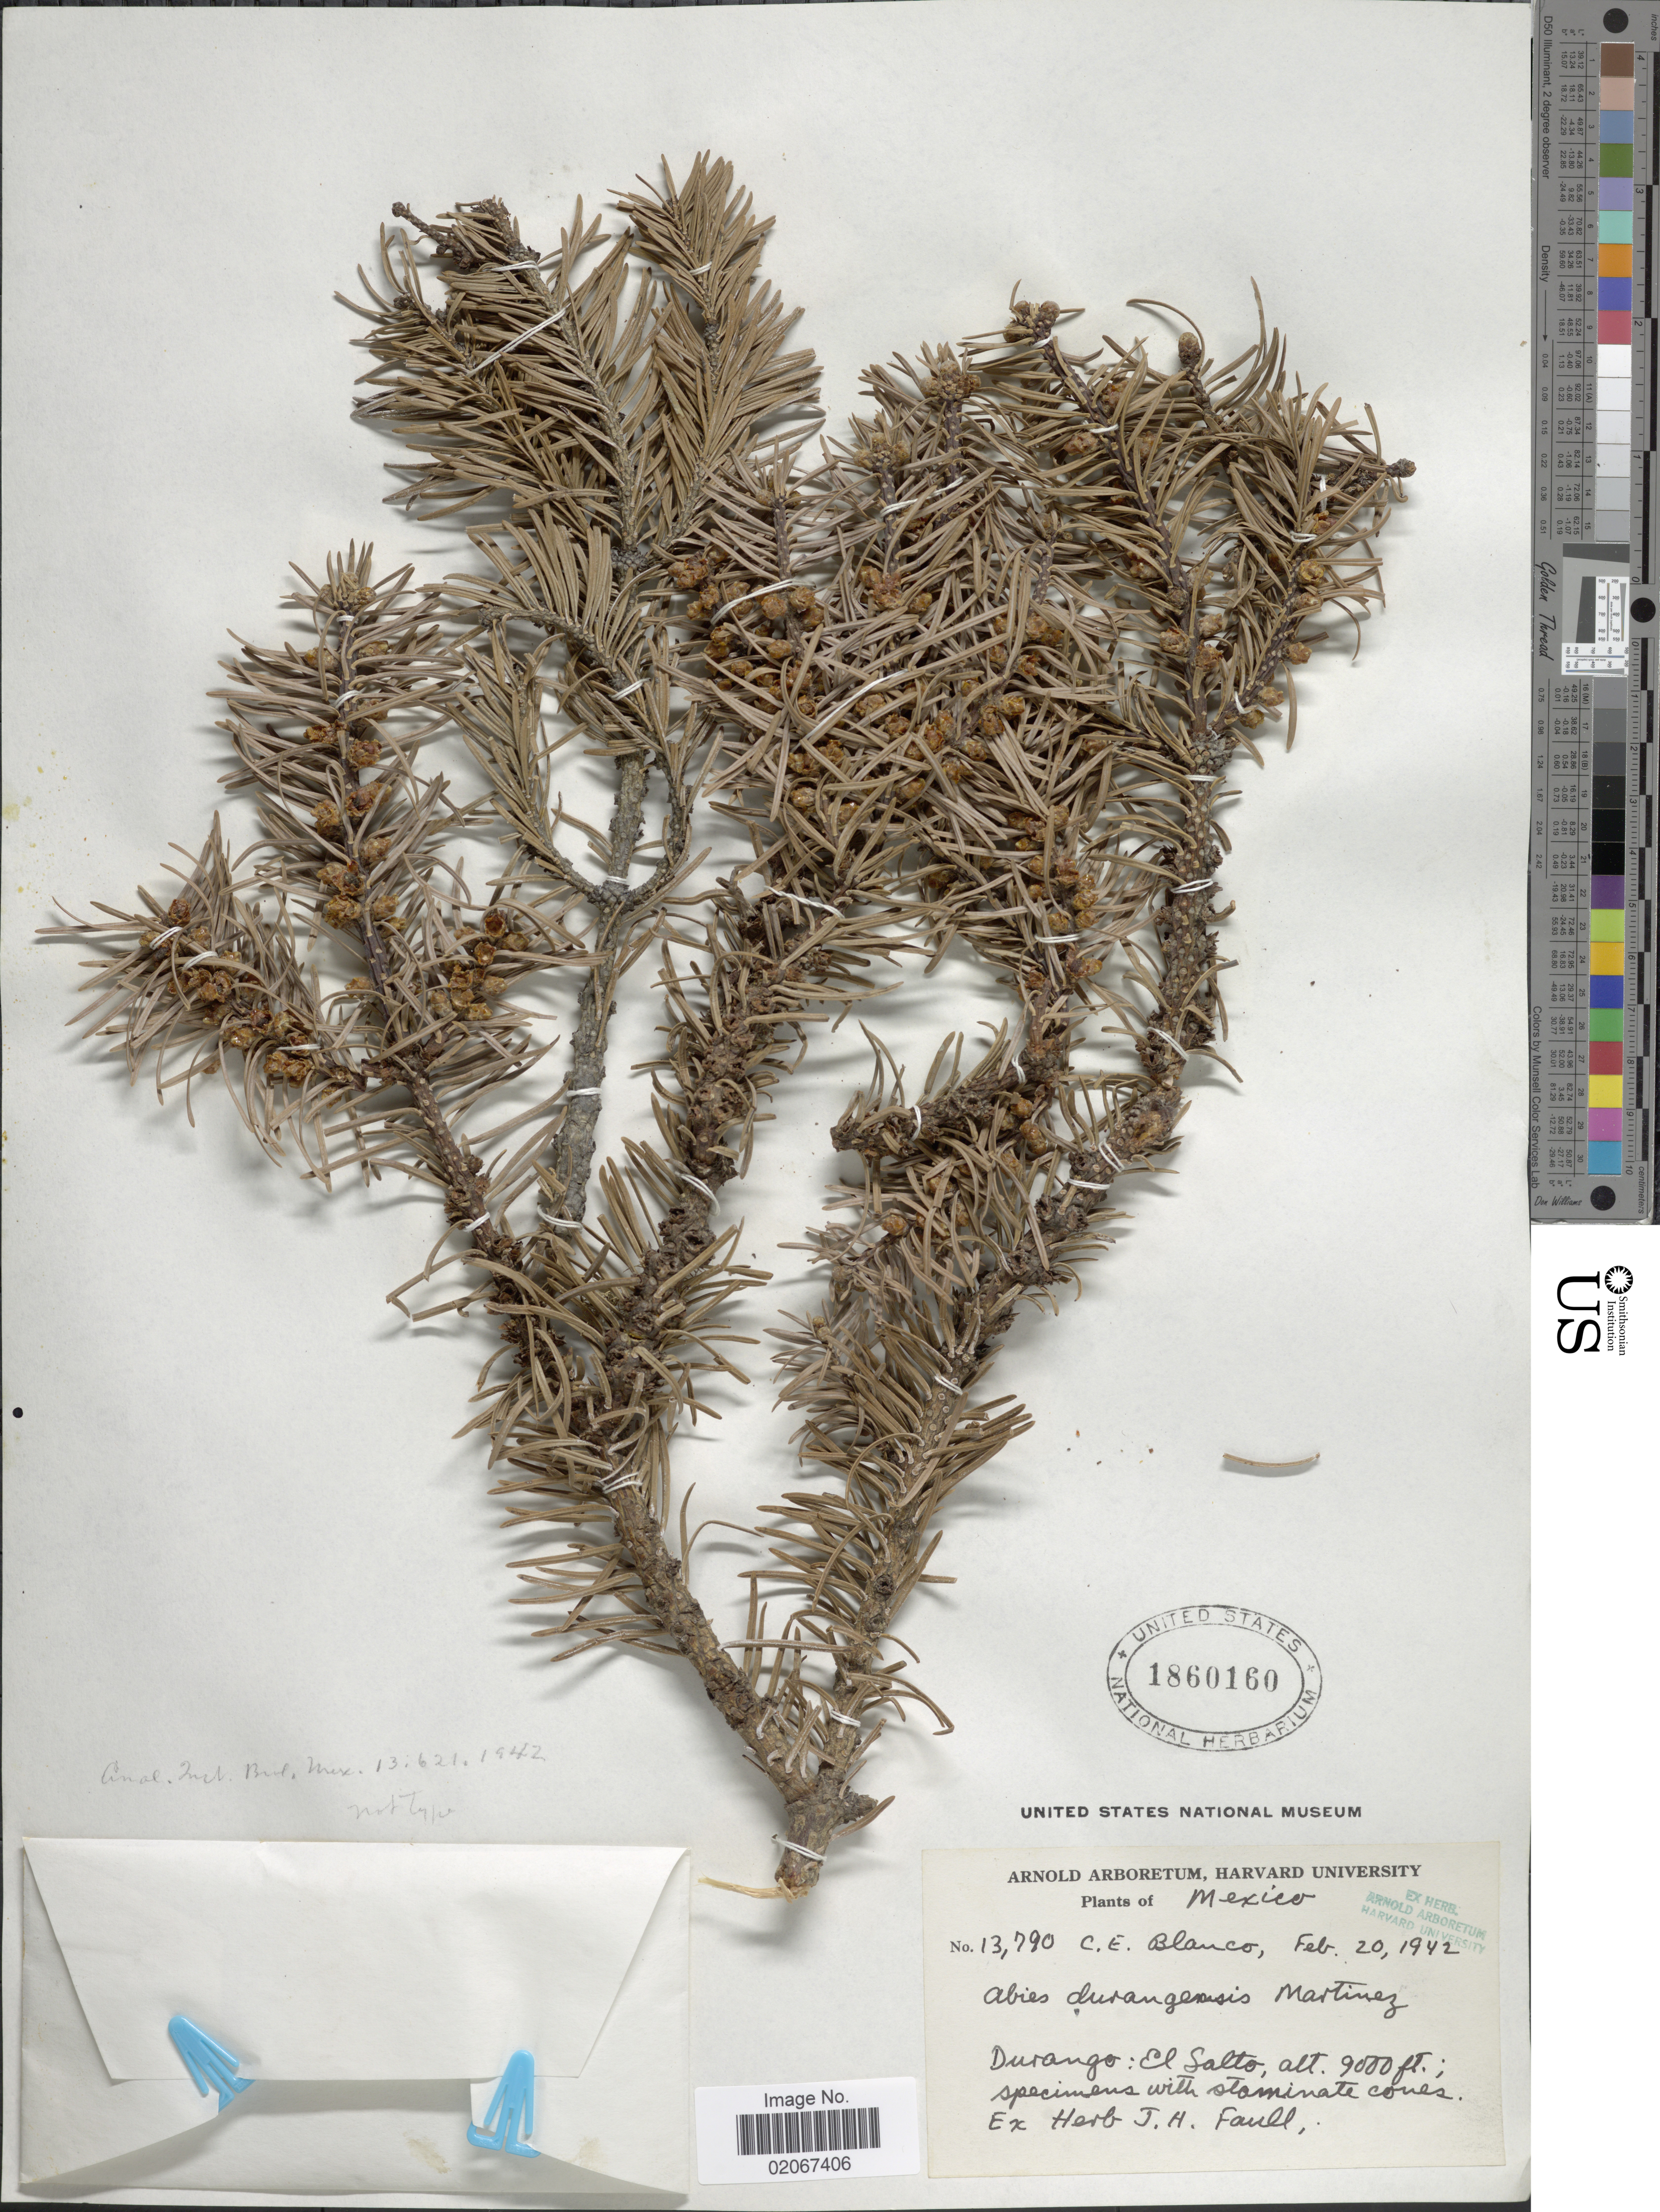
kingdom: Plantae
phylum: Tracheophyta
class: Pinopsida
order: Pinales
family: Pinaceae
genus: Abies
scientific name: Abies durangensis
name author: Martínez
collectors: C. E. Blanco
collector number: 13790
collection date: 1942-02-20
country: Mexico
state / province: Durango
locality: Durango: El Salto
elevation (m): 2743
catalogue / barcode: US 1860160